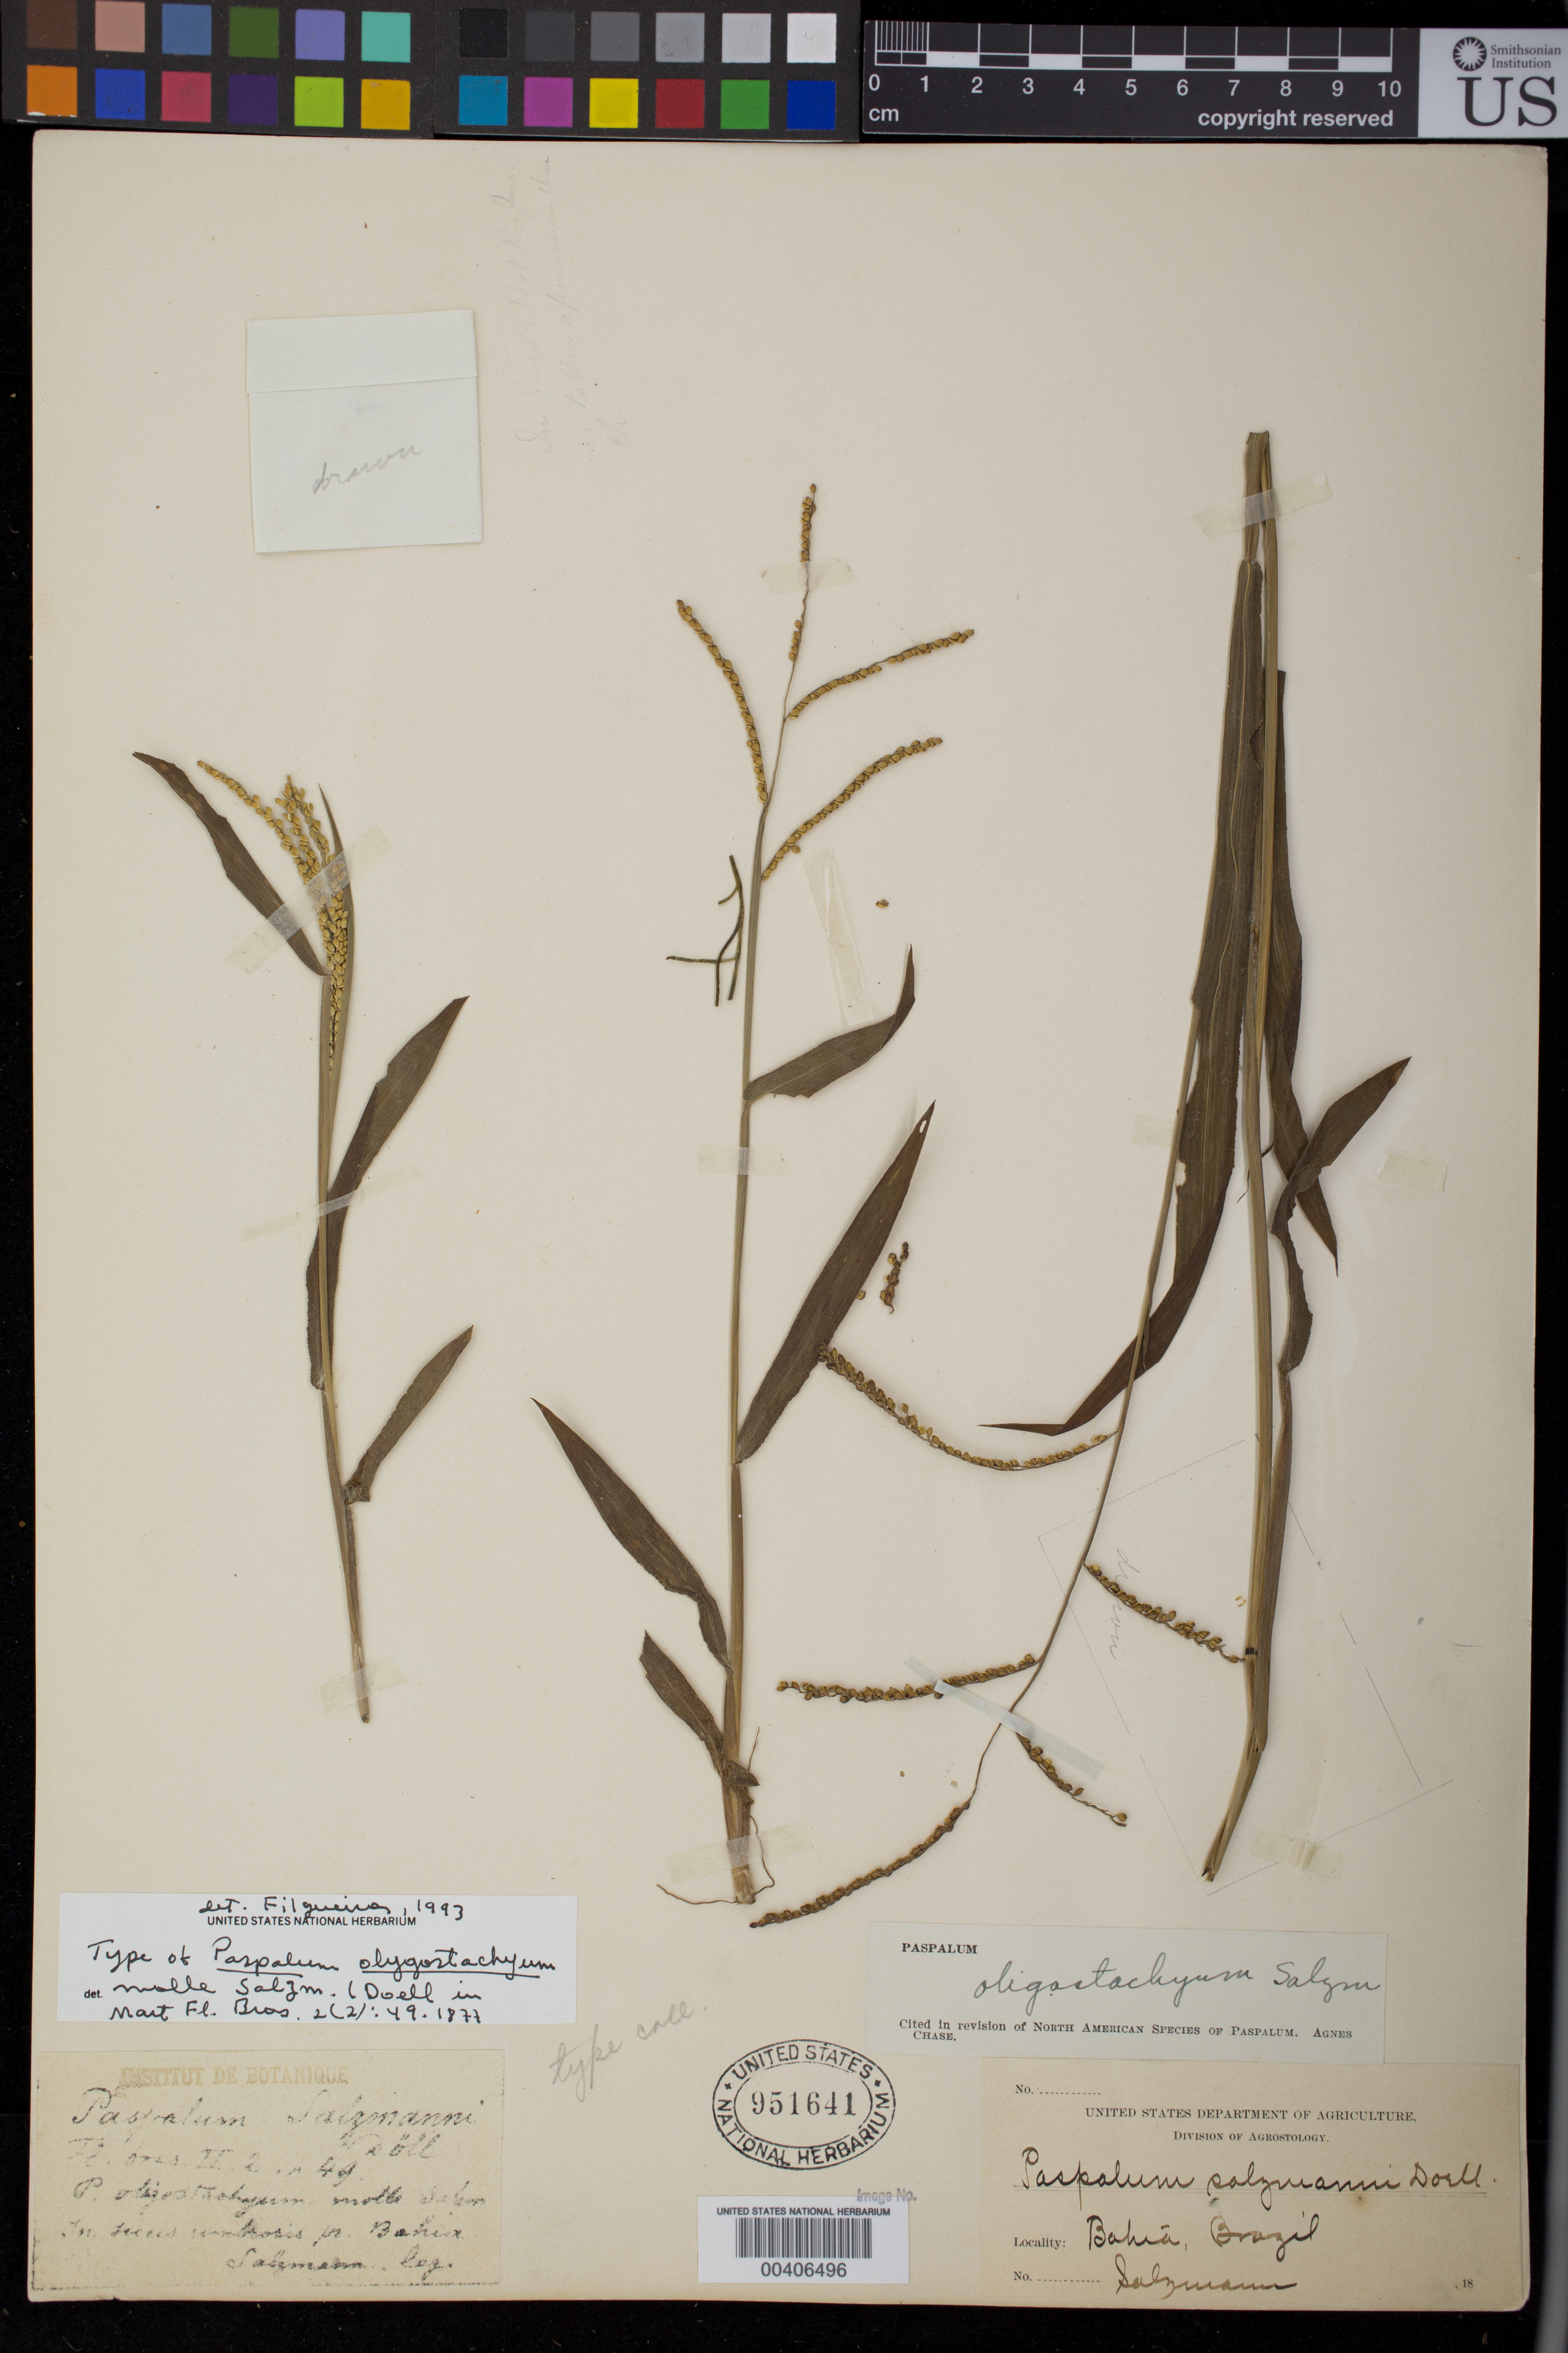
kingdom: Plantae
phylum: Tracheophyta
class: Liliopsida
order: Poales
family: Poaceae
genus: Paspalum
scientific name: Paspalum oligostachyum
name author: Salzm. ex Steud.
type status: Possible Type; Type Collection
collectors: P. Salzmann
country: Brazil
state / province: Bahia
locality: North of Esplanda city on road to Jaquera.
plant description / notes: Annotated by Filgueira (1993) as "Type of Paspalum oligystachyum molle Salzm" but that is a nomen nudum. Unclear whether this is a type of both Paspalum oligostachyum Salzm. ex Steud. and Paspalum salzmannii Döll. Döll apparently based his name (in part) on Steudel's concept but may have included a second element ["Paspalum oligostachyum molle Salzm."] and the US specimens appear to represent the latter.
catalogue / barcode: US 951641